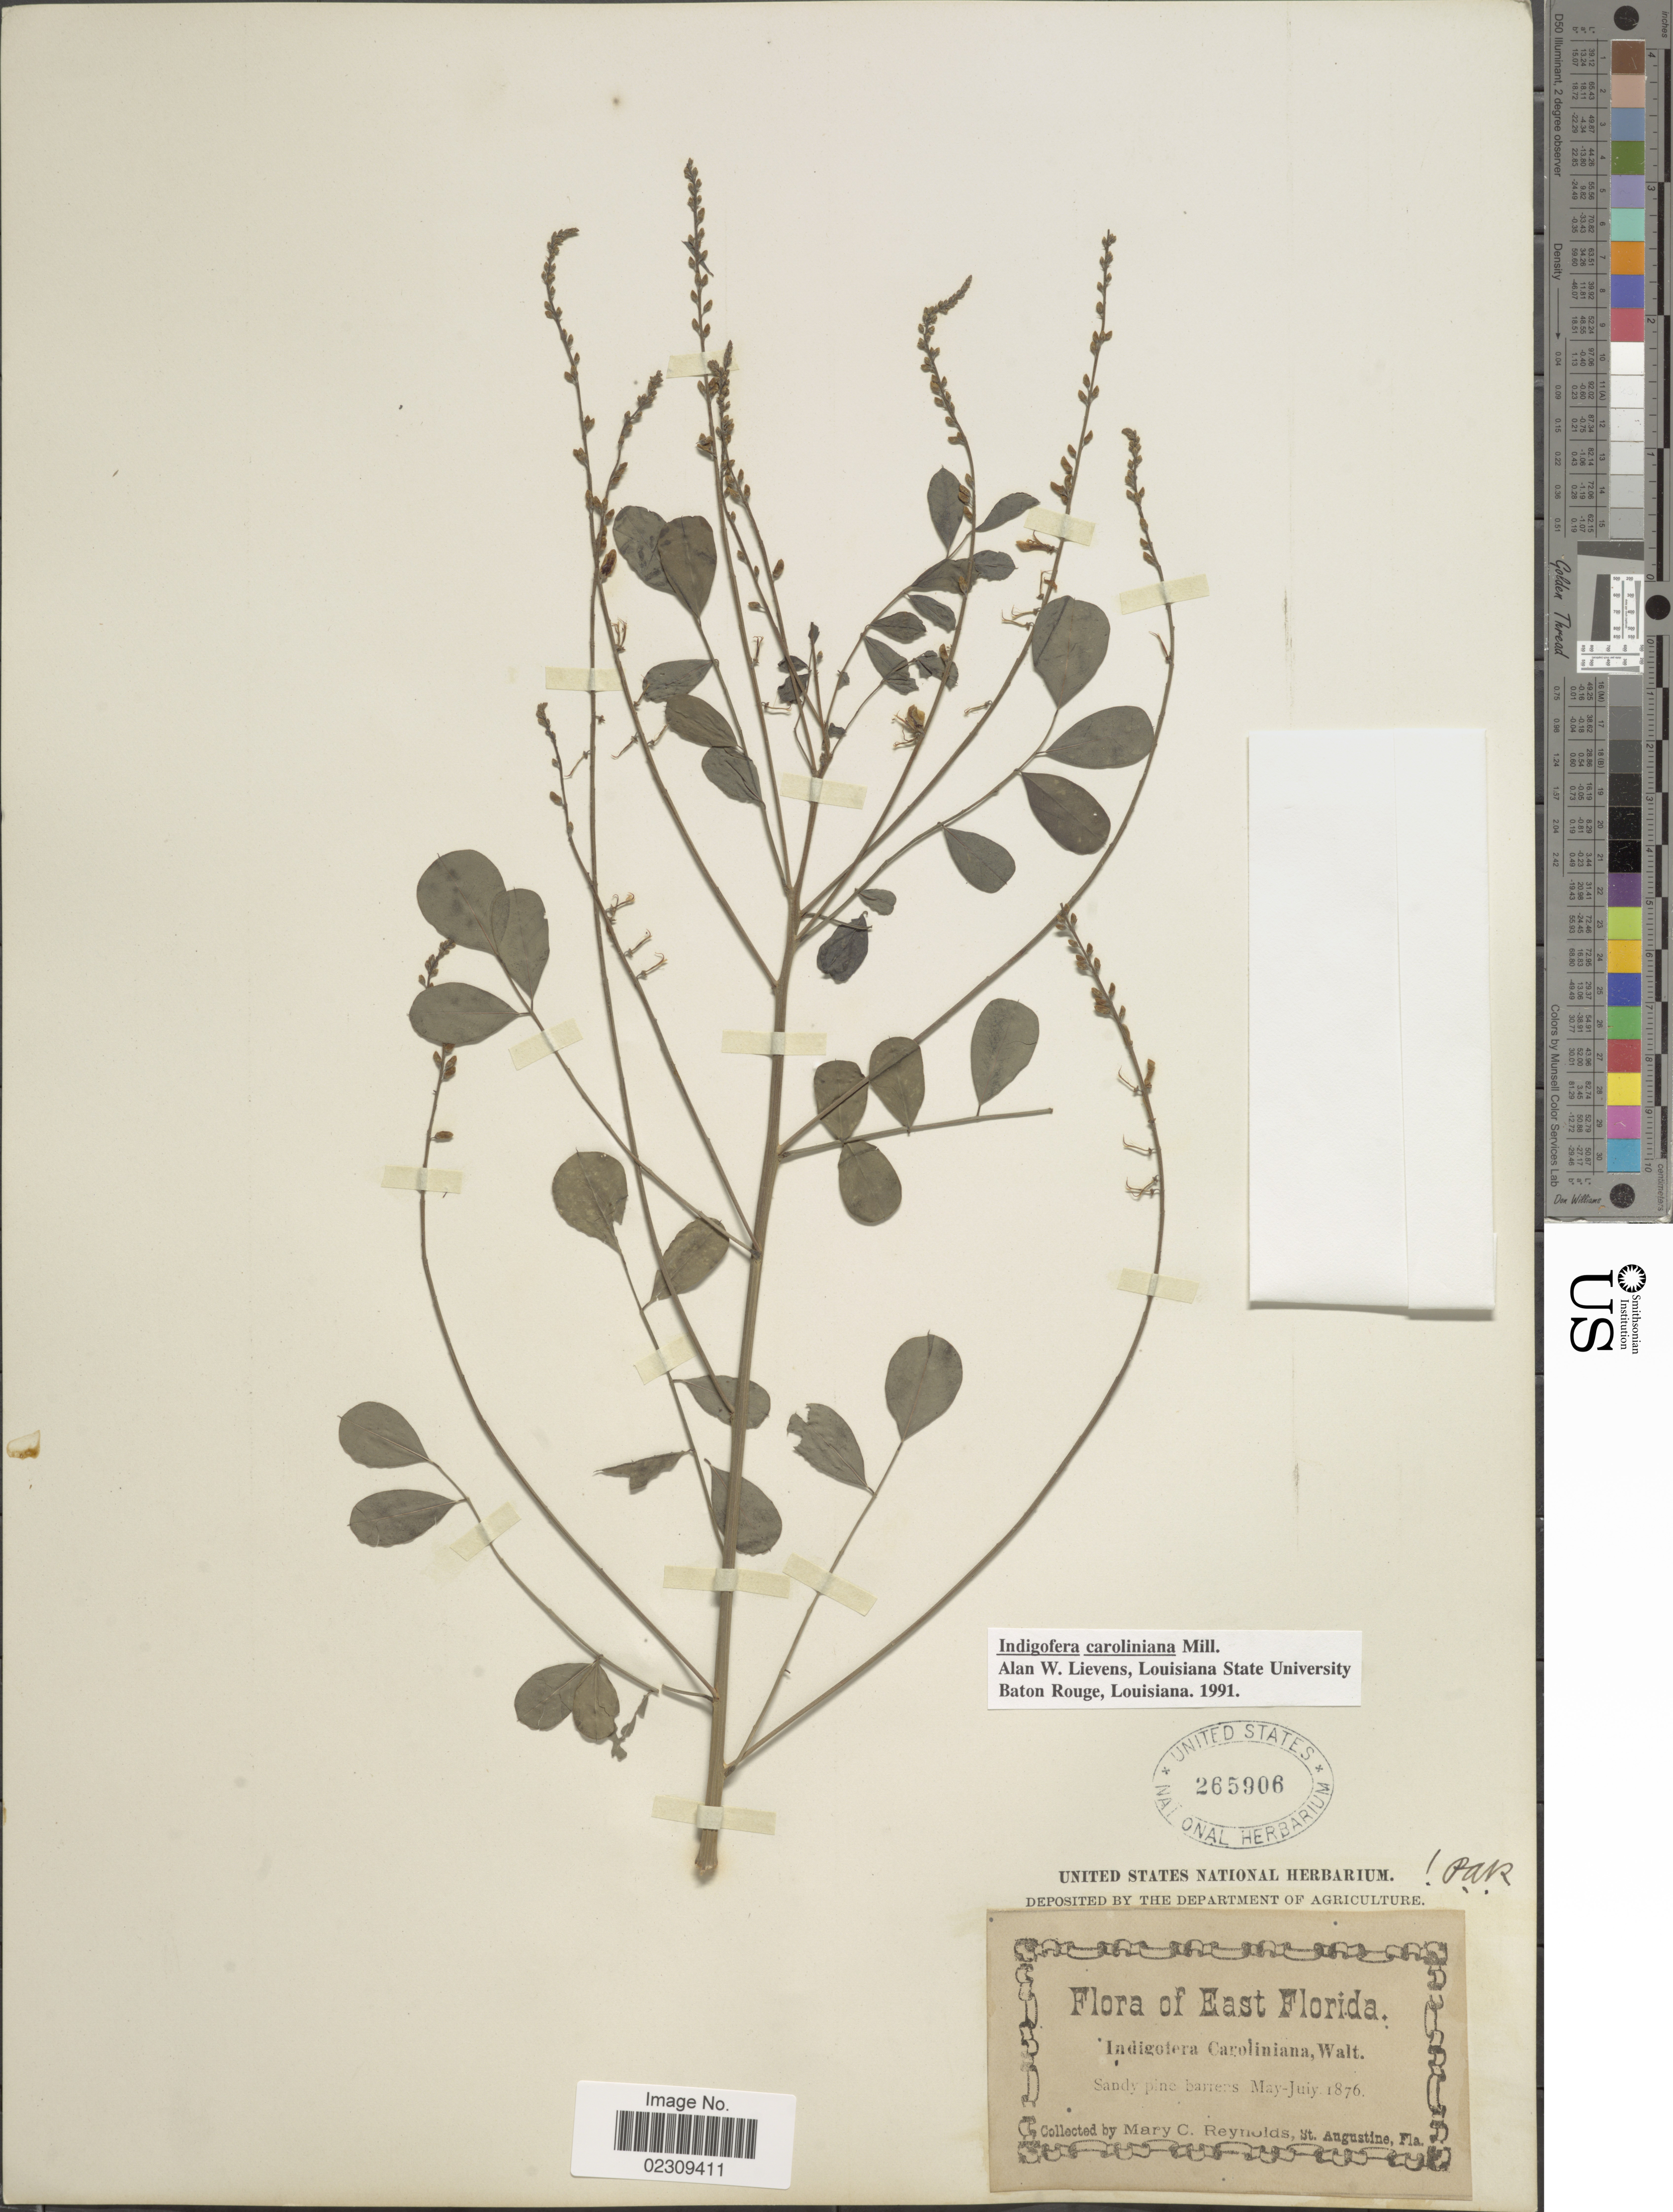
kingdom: Plantae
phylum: Tracheophyta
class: Magnoliopsida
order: Fabales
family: Fabaceae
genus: Indigofera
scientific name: Indigofera caroliniana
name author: Mill.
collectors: M. Reynolds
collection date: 1876-05/1876-07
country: United States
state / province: Florida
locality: East Florida, St. Augustine, Fla.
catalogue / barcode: US 265906